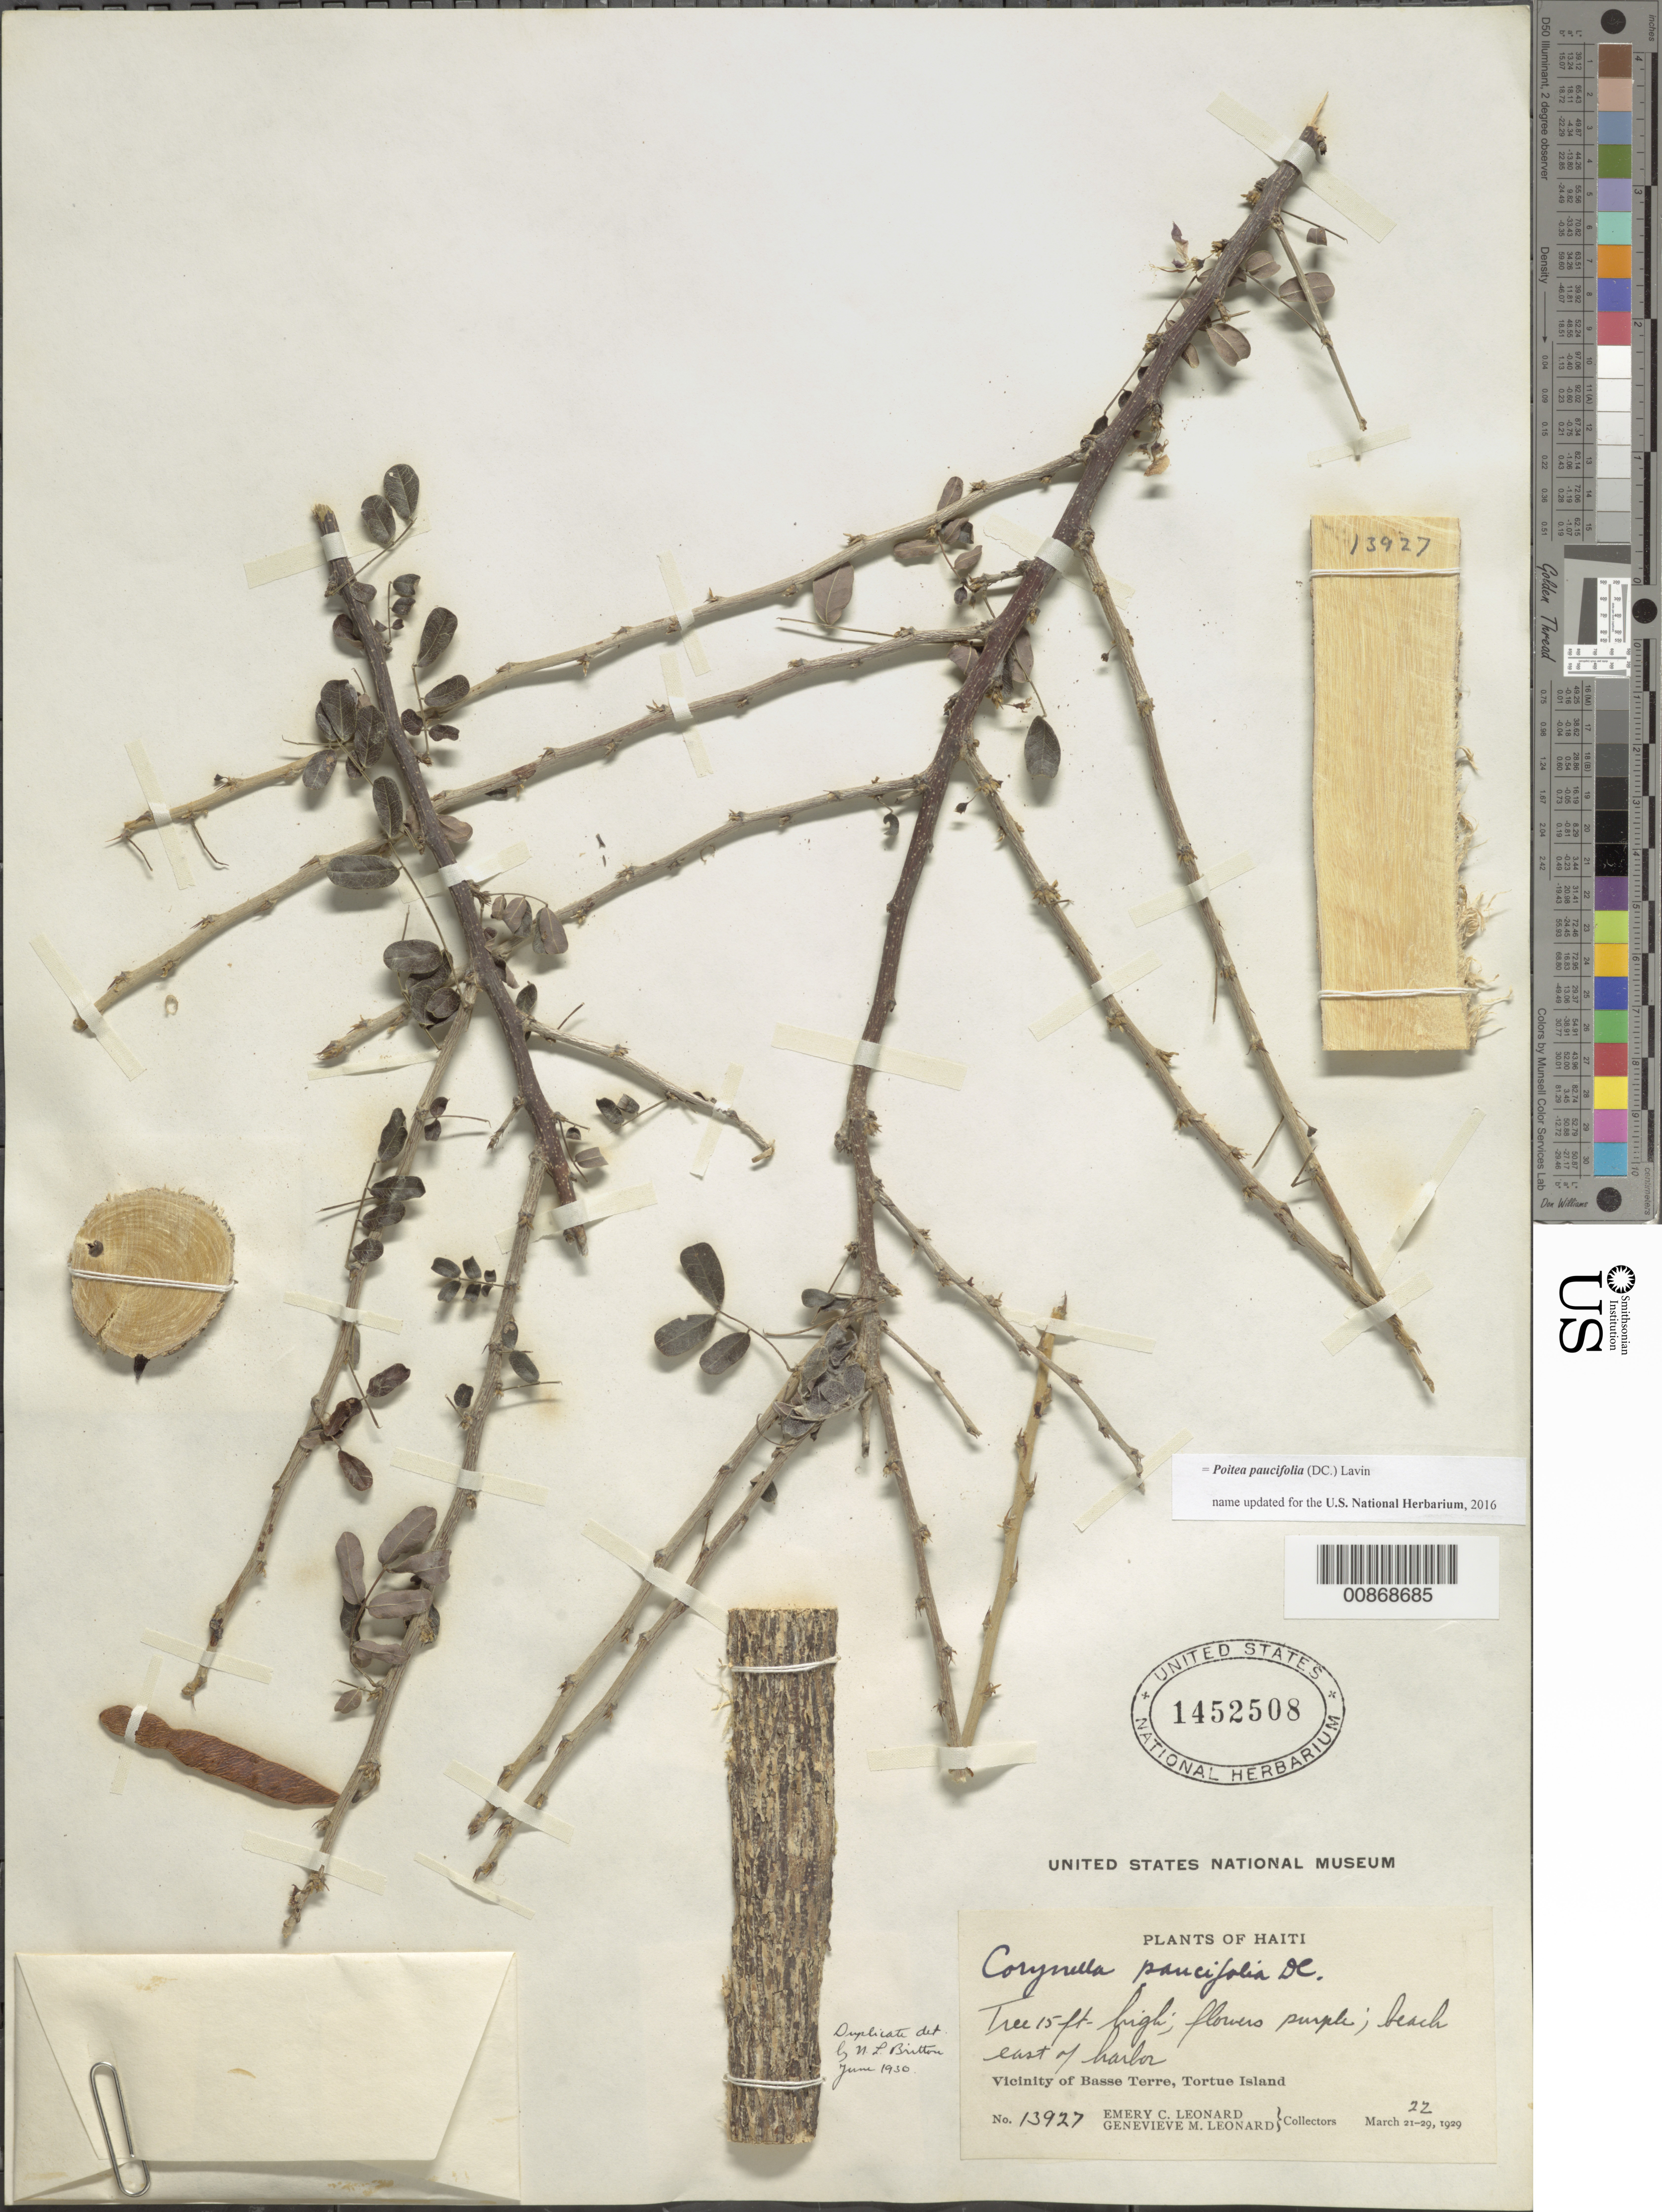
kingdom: Plantae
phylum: Tracheophyta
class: Magnoliopsida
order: Fabales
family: Fabaceae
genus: Poitea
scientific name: Poitea paucifolia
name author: (DC.) Lavin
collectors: E. C. Leonard & G. M. Leonard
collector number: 13927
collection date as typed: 22 Mar 1929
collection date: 1929-03-22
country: Haiti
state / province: Nord-Óuest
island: Île de la Tortue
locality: Vicinity of Basse Terre, Tortue Island. Beach east of harbor.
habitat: Beach.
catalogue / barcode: US 1452508